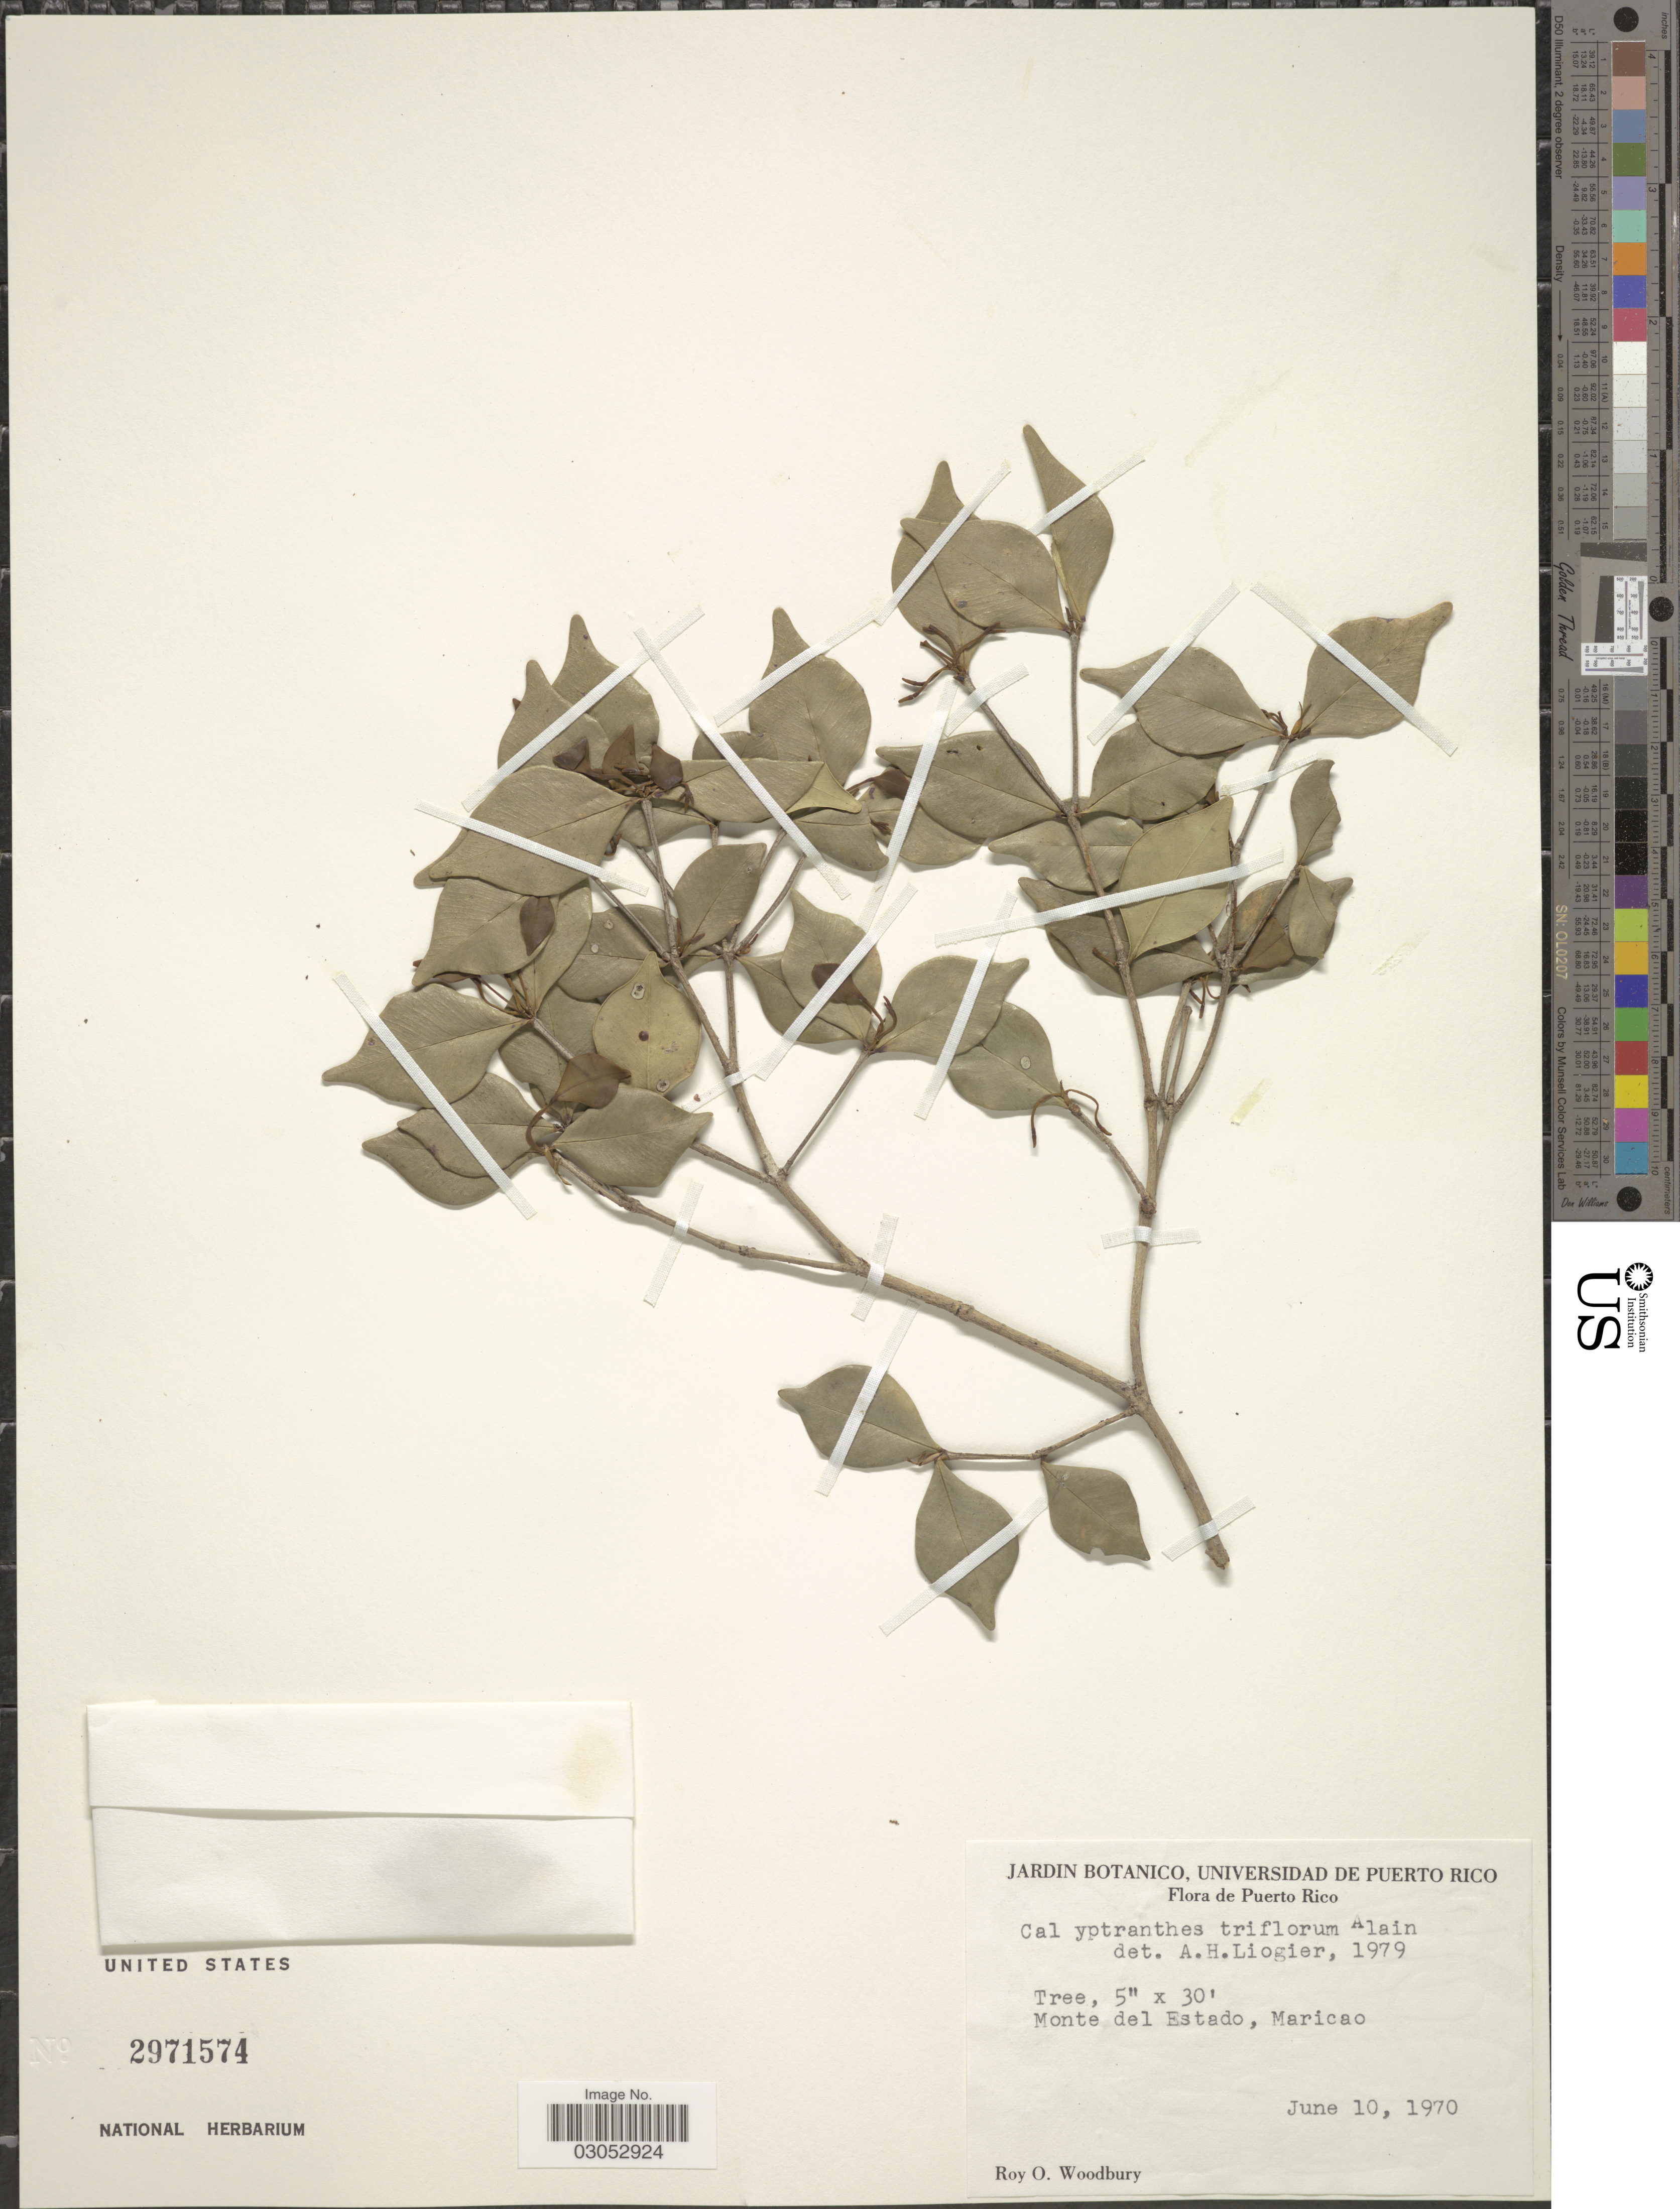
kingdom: Plantae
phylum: Tracheophyta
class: Magnoliopsida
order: Myrtales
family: Myrtaceae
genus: Myrcia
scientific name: Myrcia tresantha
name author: E. Lucas & Acev.-Rodr.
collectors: R. Woodbury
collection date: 1970-06-10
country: Puerto Rico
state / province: Maricao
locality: Monte del Estado.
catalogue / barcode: US 2971574